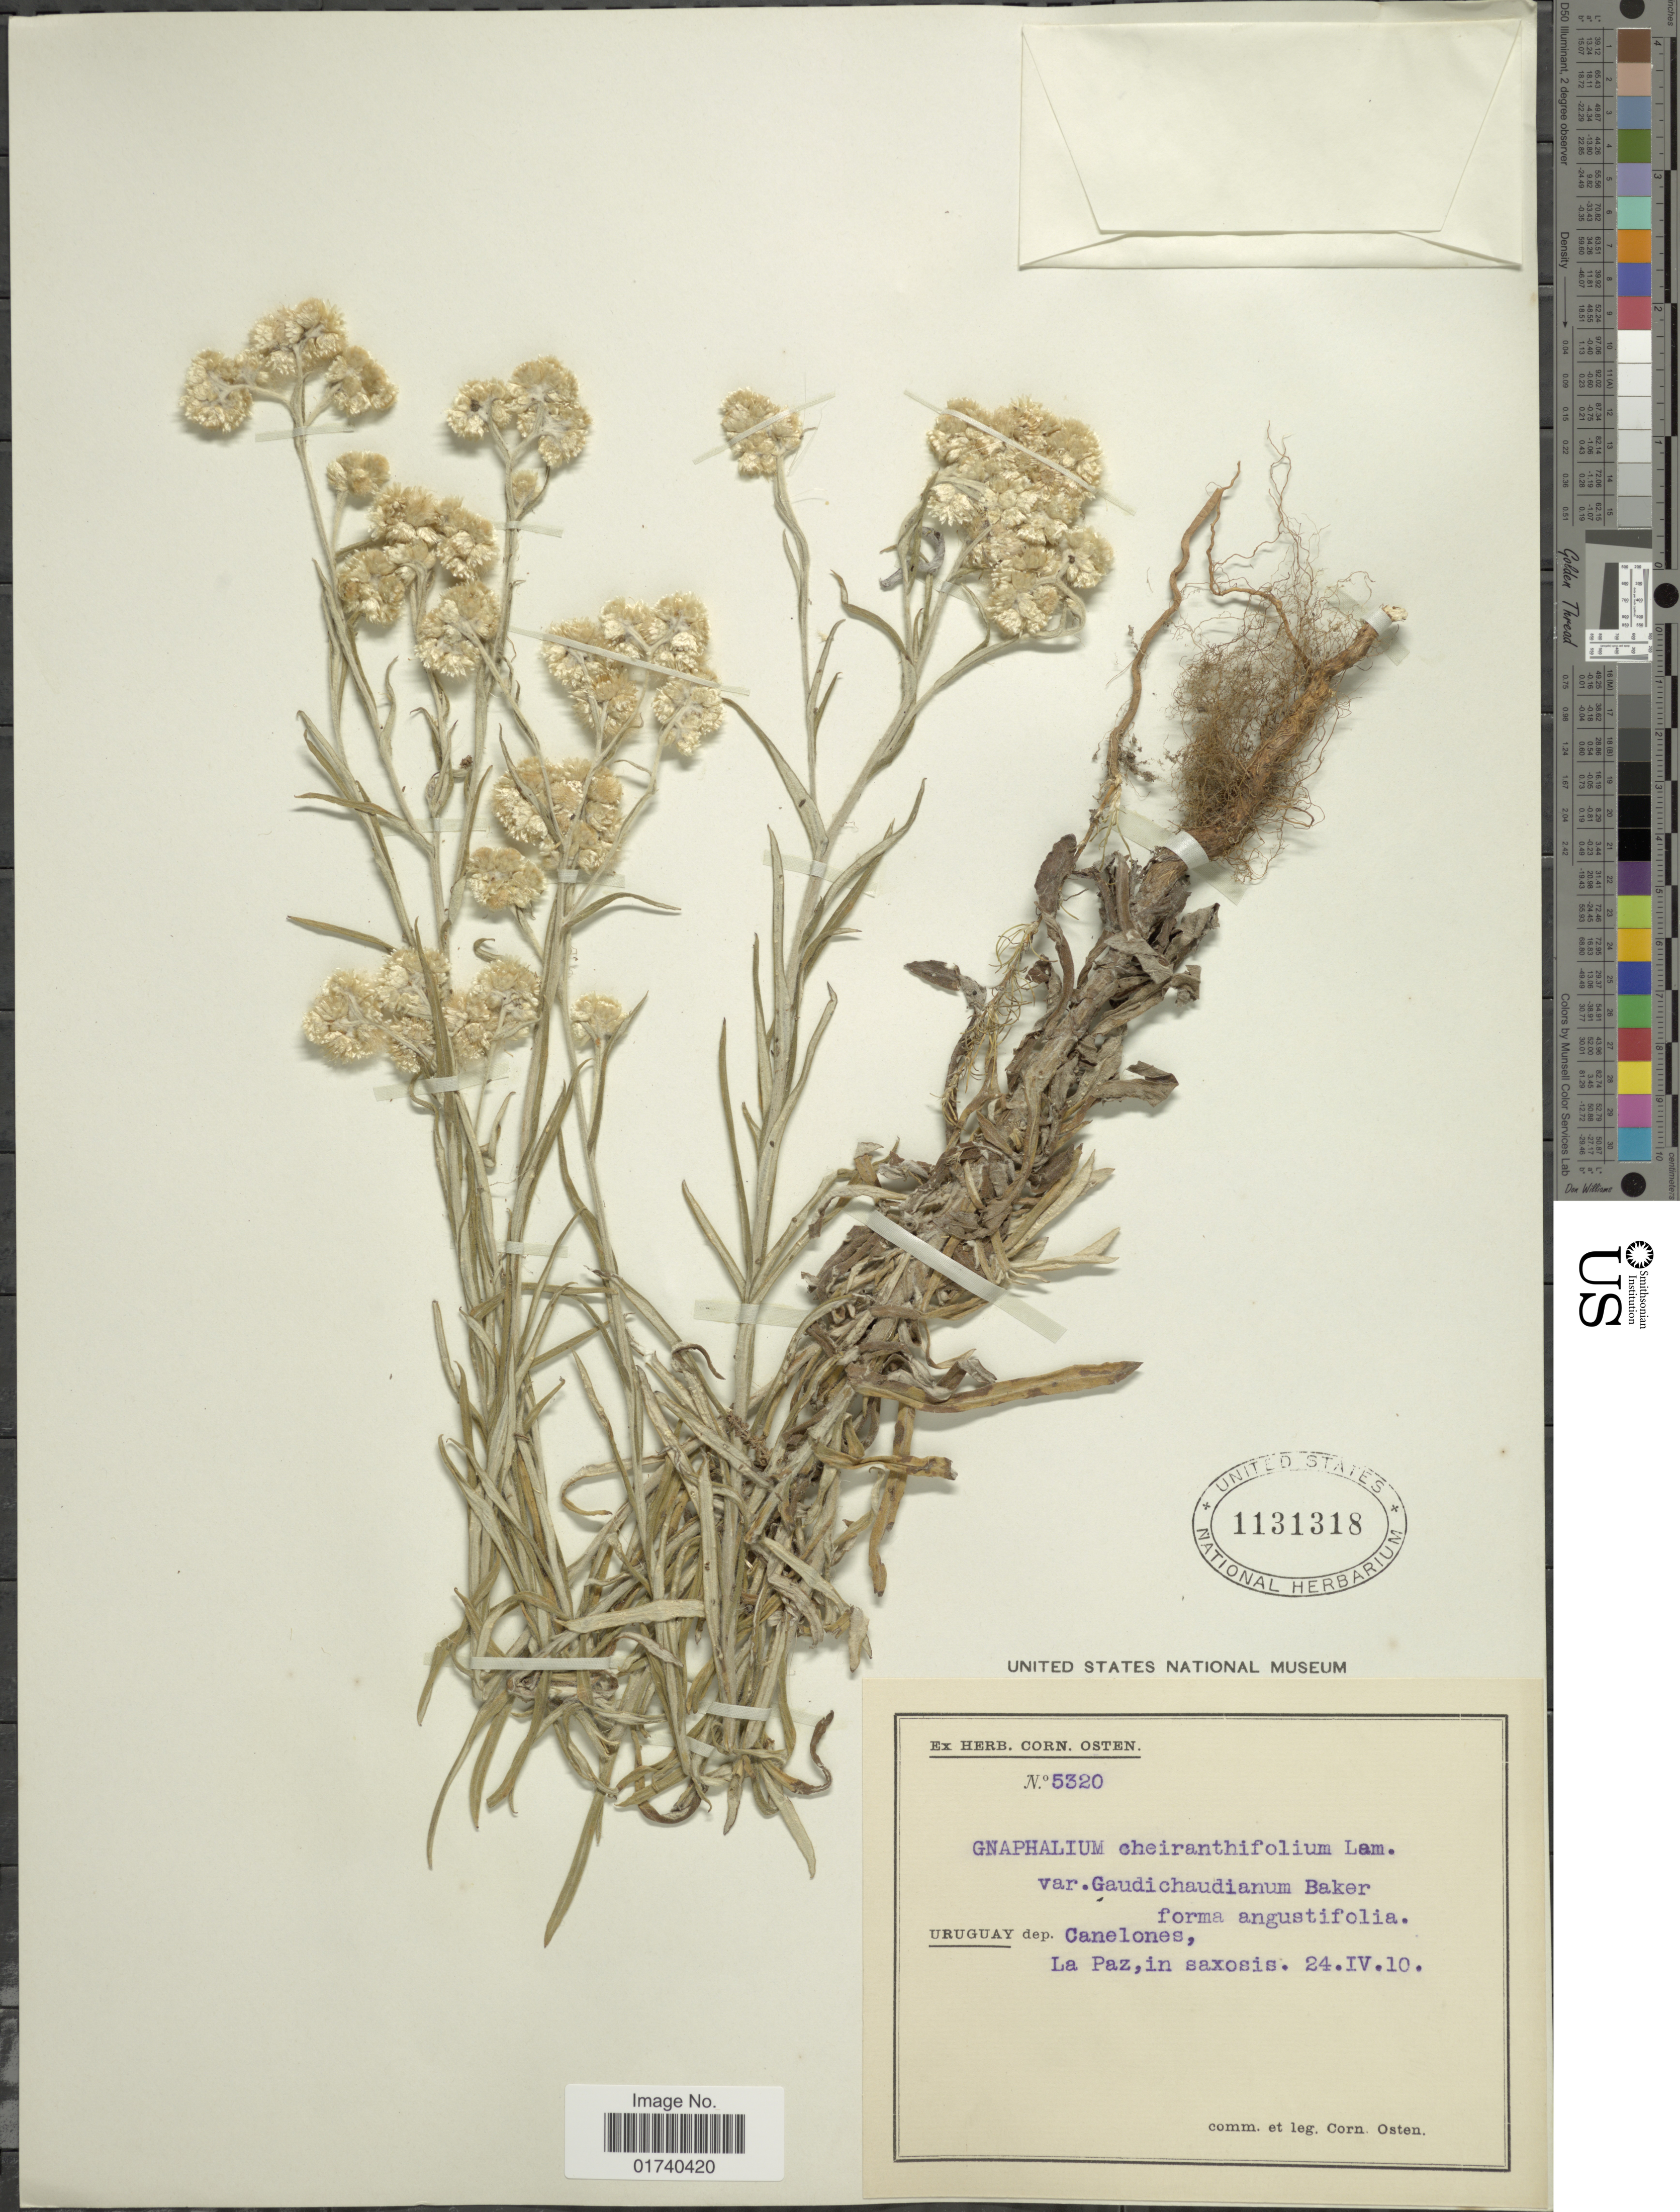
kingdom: Plantae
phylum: Tracheophyta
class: Magnoliopsida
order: Asterales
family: Asteraceae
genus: Pseudognaphalium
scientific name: Pseudognaphalium cheiranthifolium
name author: (Lam.) Hilliard & B.L. Burtt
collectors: C. Osten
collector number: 5320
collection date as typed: Transcribed d/m/y: 24/4/10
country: Uruguay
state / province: Canelones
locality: Dep. Canelones, La Paz, in saxosis.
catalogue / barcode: US 1131318